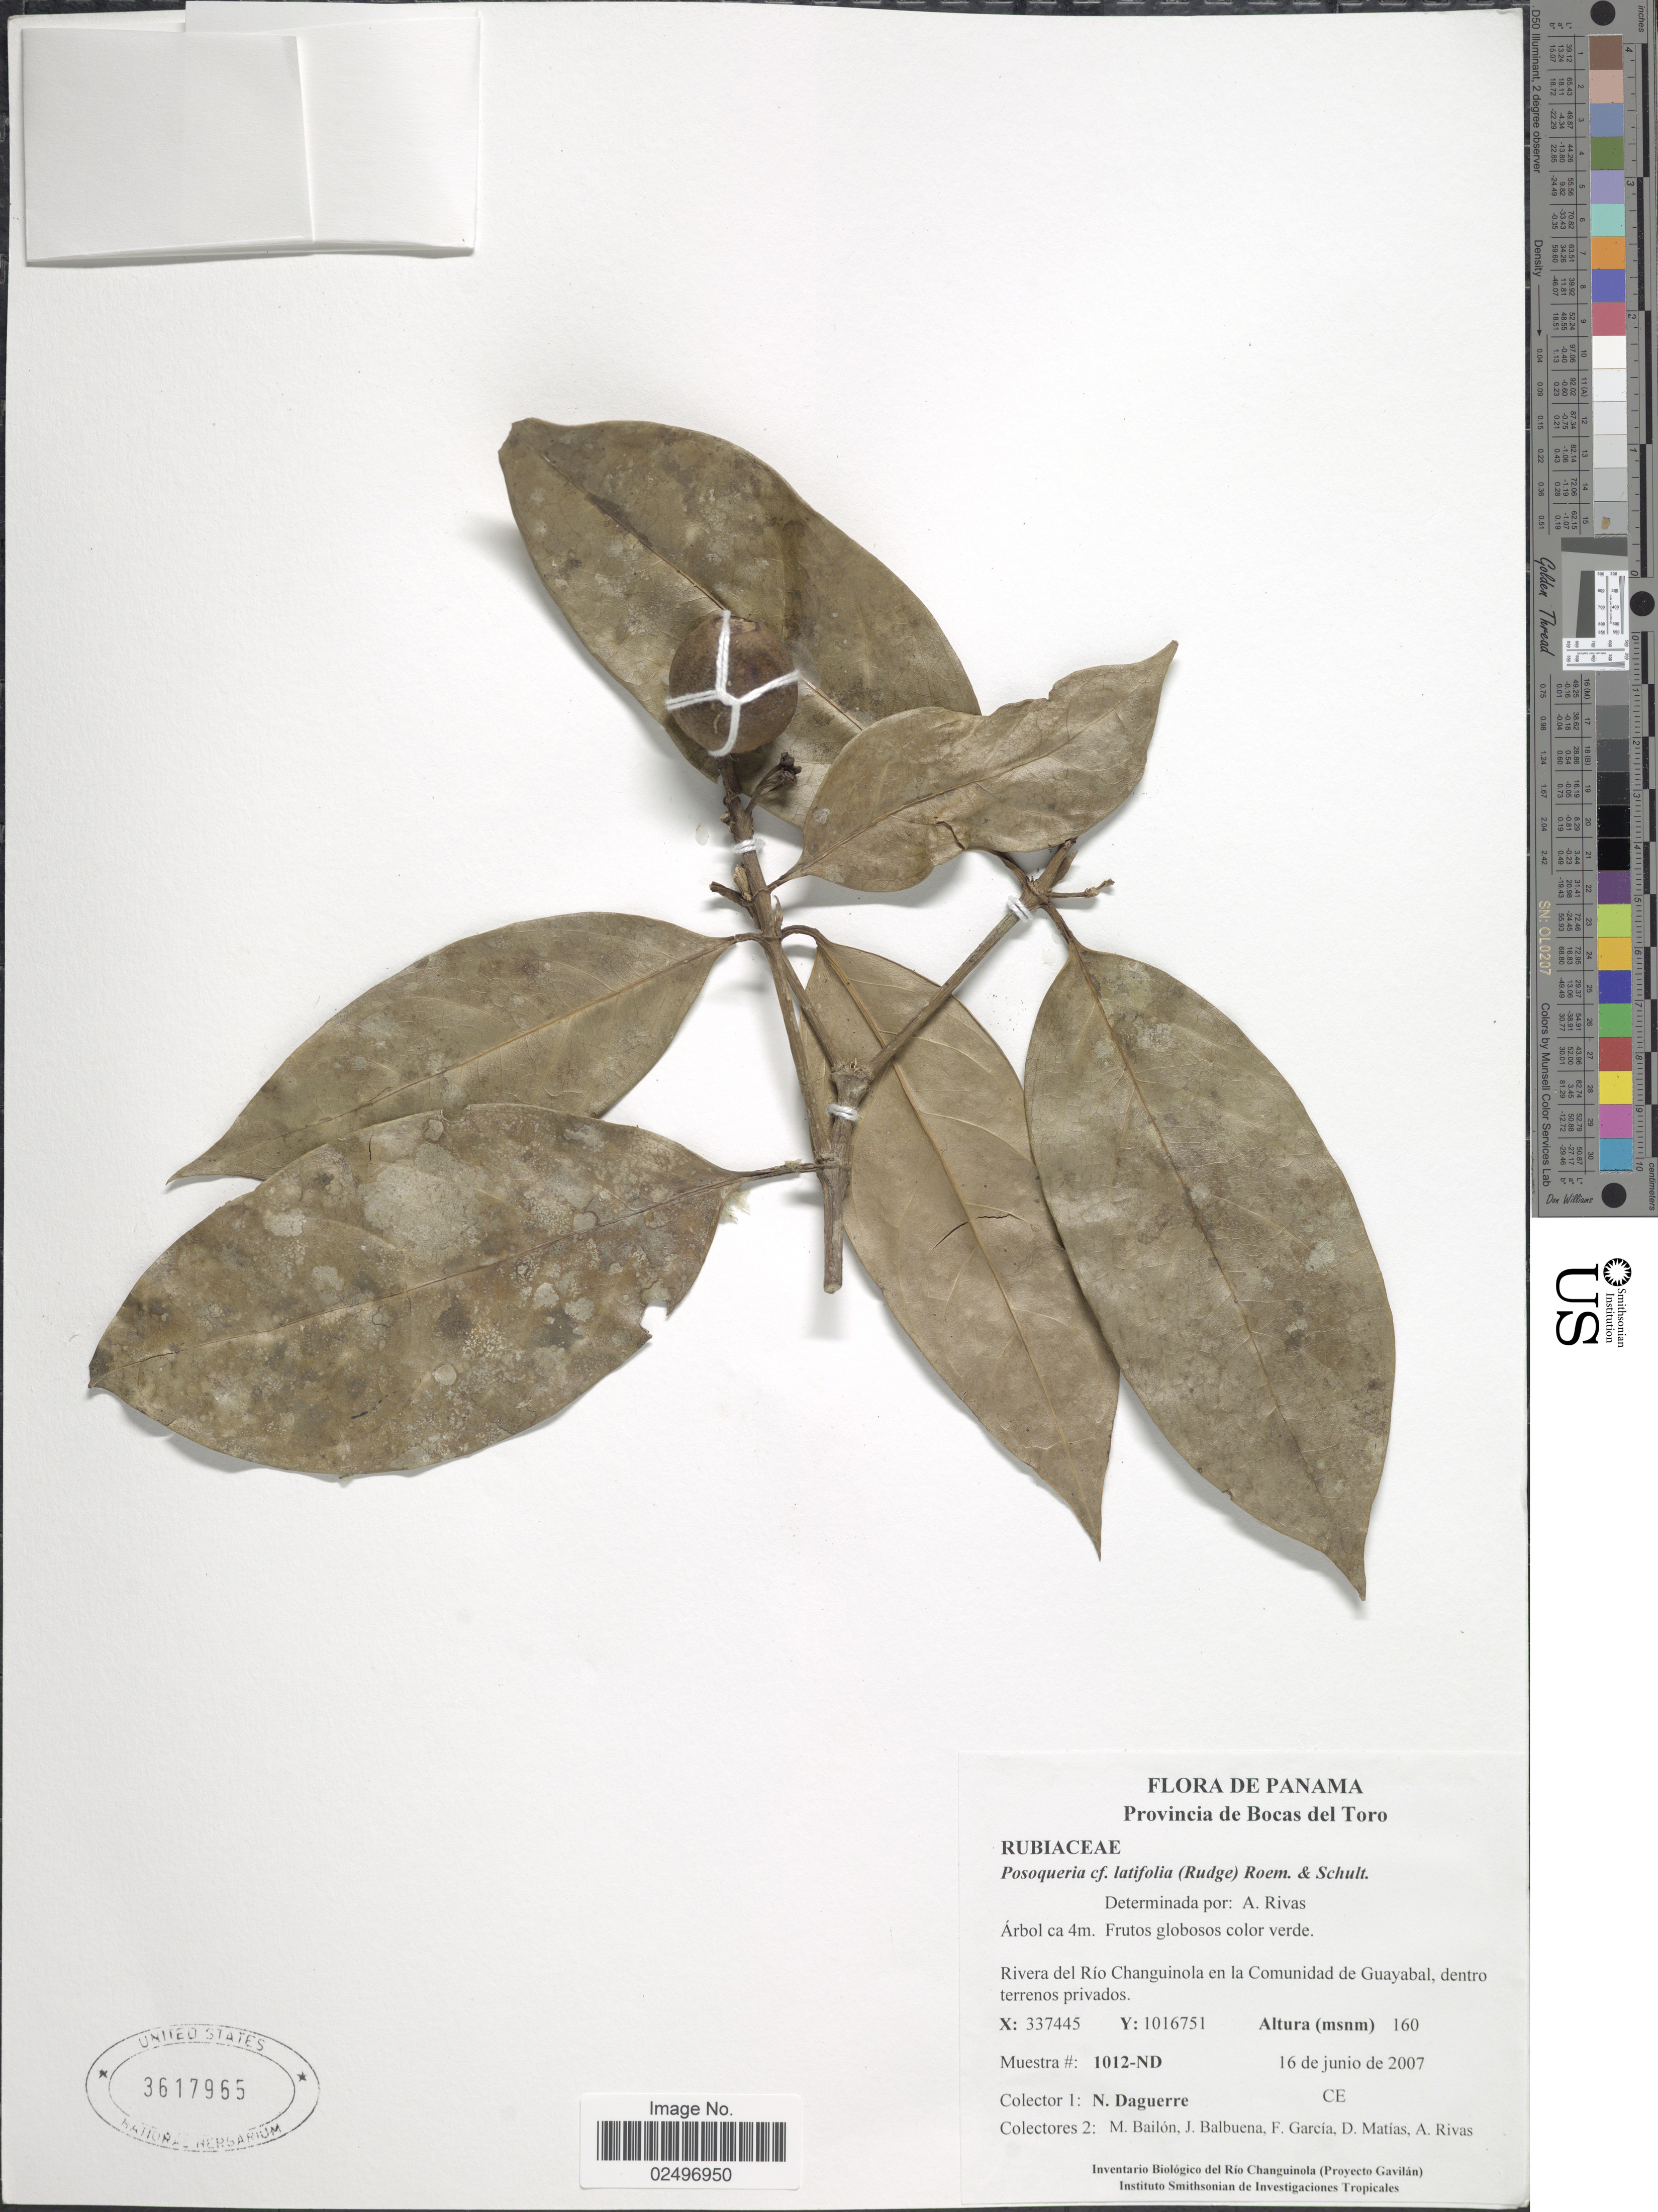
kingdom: Plantae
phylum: Tracheophyta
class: Magnoliopsida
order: Gentianales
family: Rubiaceae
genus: Posoqueria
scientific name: Posoqueria latifolia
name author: (Rudge) Roem. & Schult.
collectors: N. Daguerre, M. Bailón, J. Balbuena, F. Garcia & et al.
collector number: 1012-ND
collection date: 2007-06-16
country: Panama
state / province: Bocas del Toro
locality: Riviera del Río Changuinola en la Comunidad de Guayabal, dentro terrenos privados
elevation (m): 160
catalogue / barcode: US 3617965